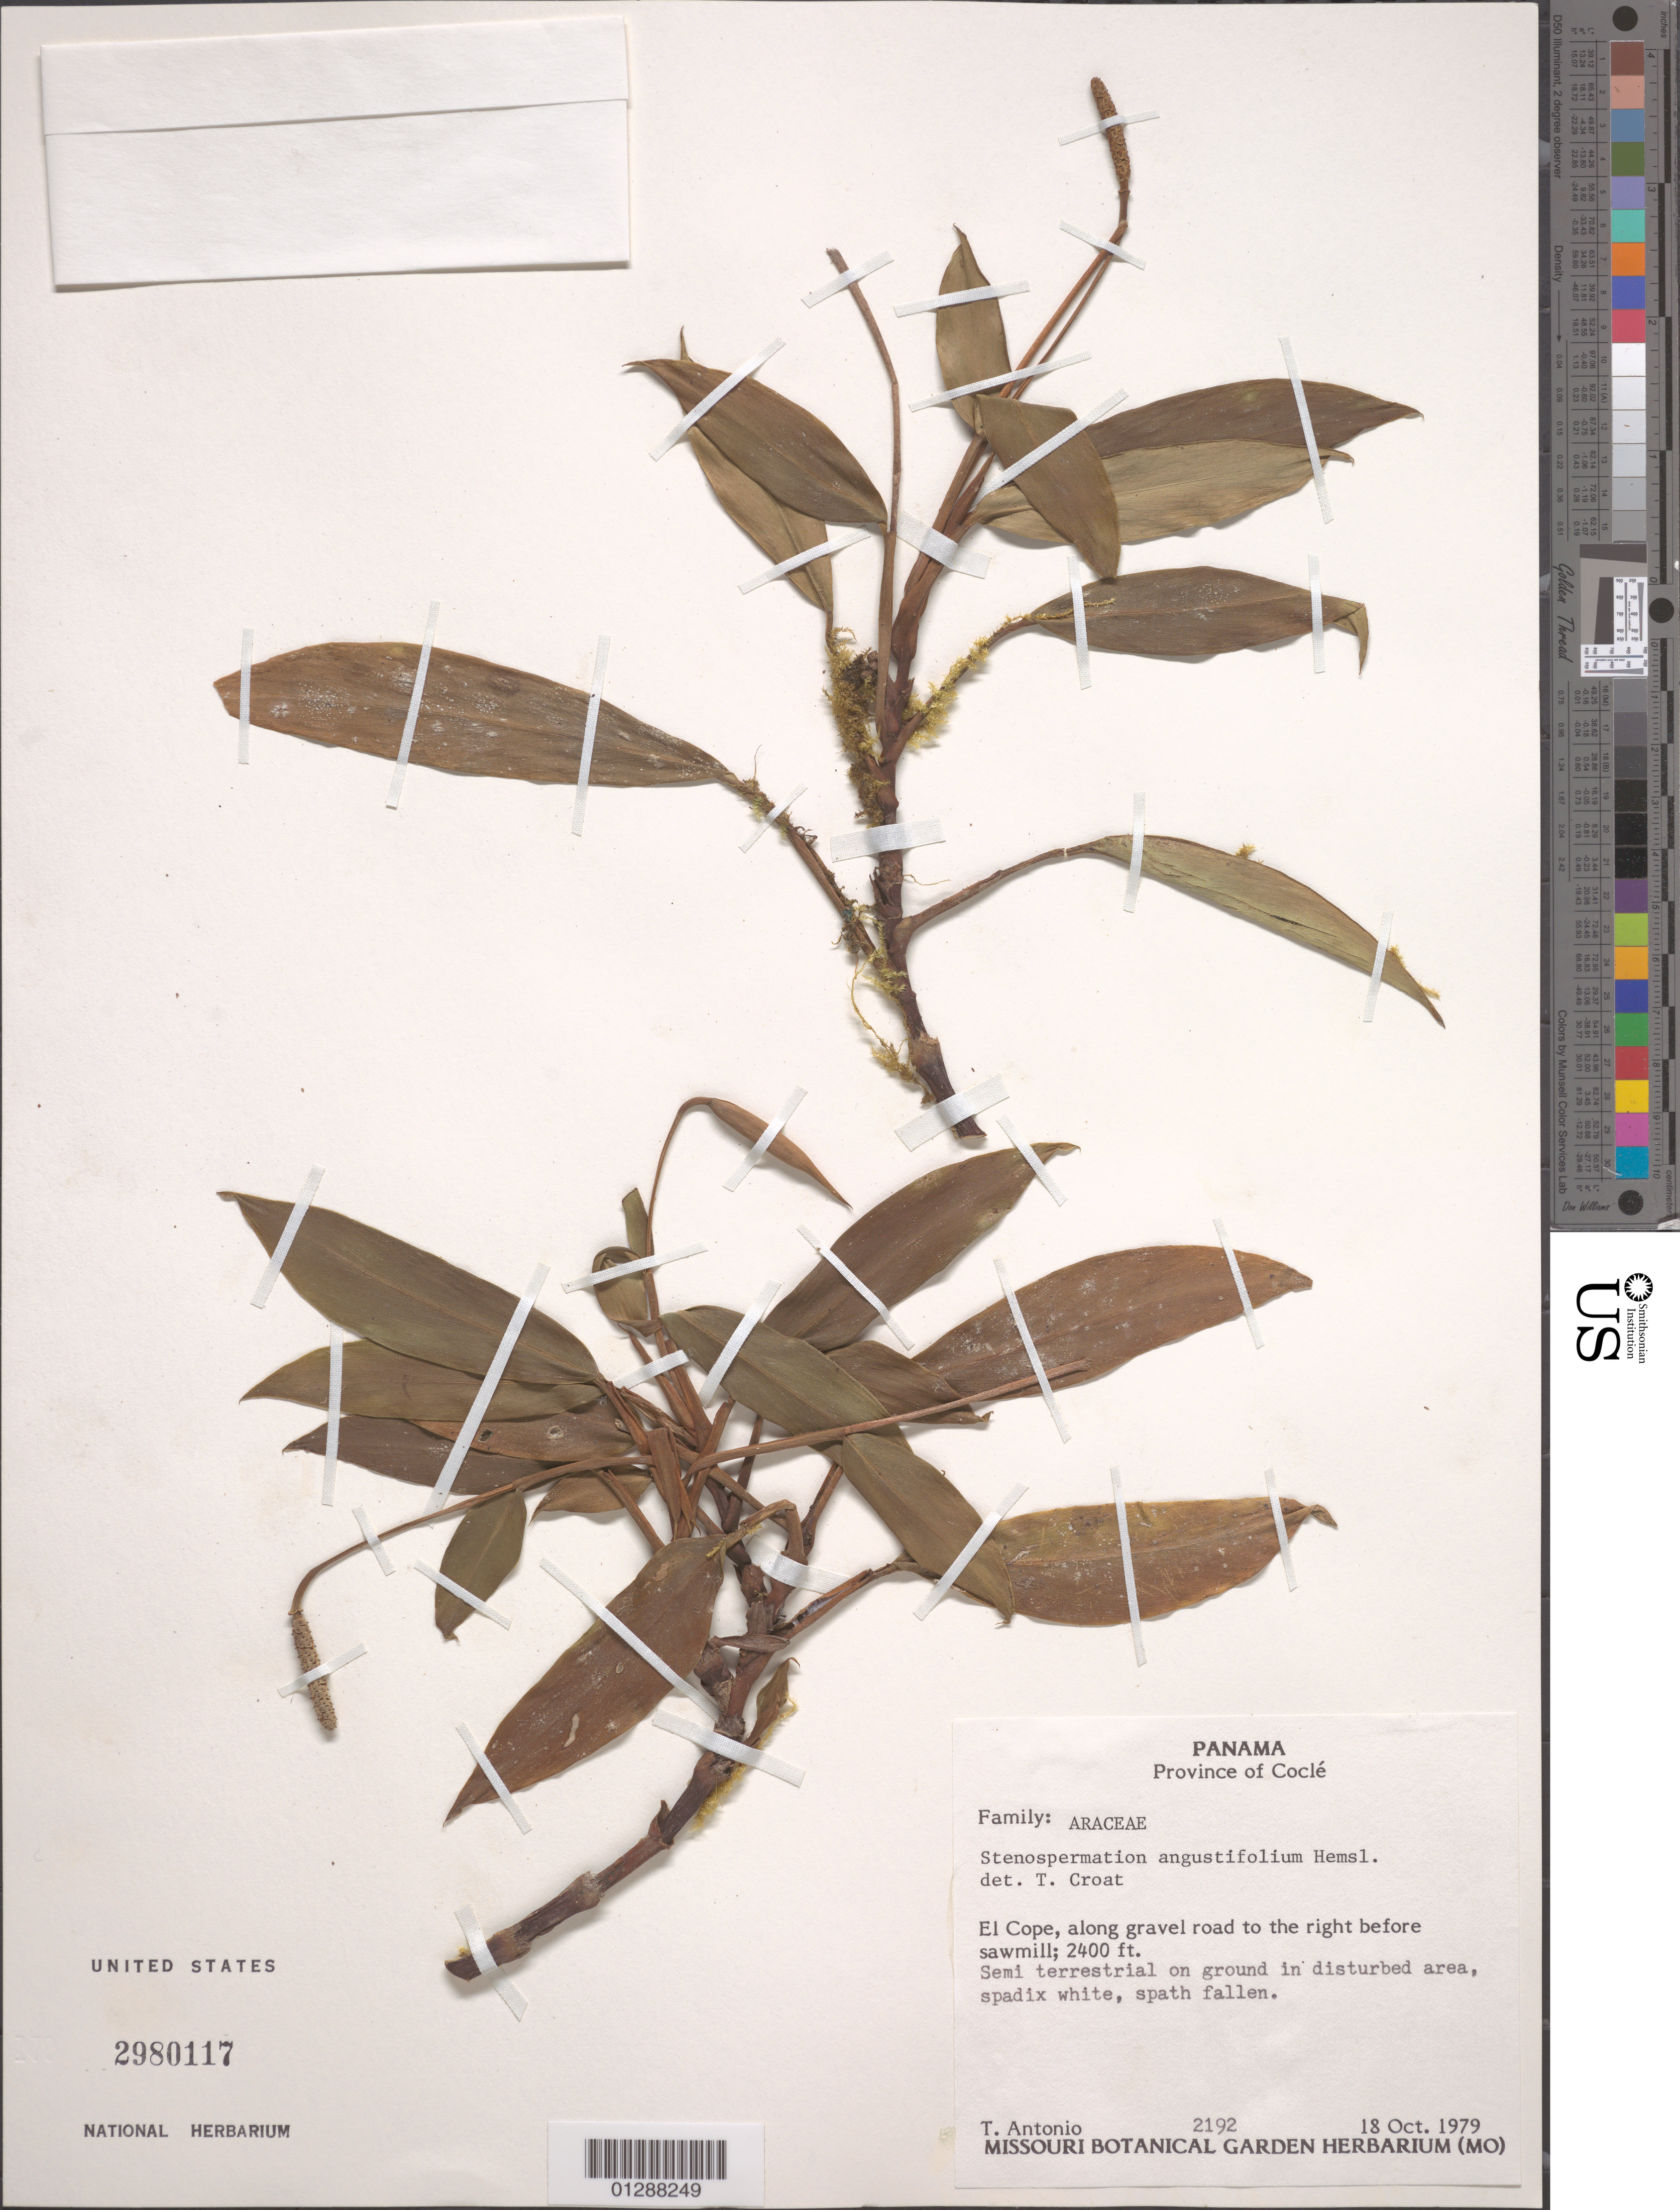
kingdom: Plantae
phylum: Tracheophyta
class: Liliopsida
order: Alismatales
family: Araceae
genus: Stenospermation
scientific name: Stenospermation angustifolium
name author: Hemsl.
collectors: T. Antonio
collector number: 2192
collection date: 1979-10-18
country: Panama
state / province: Cocle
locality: El Cope, along gravel road to the right before sawmill.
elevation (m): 732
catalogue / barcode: US 2980117